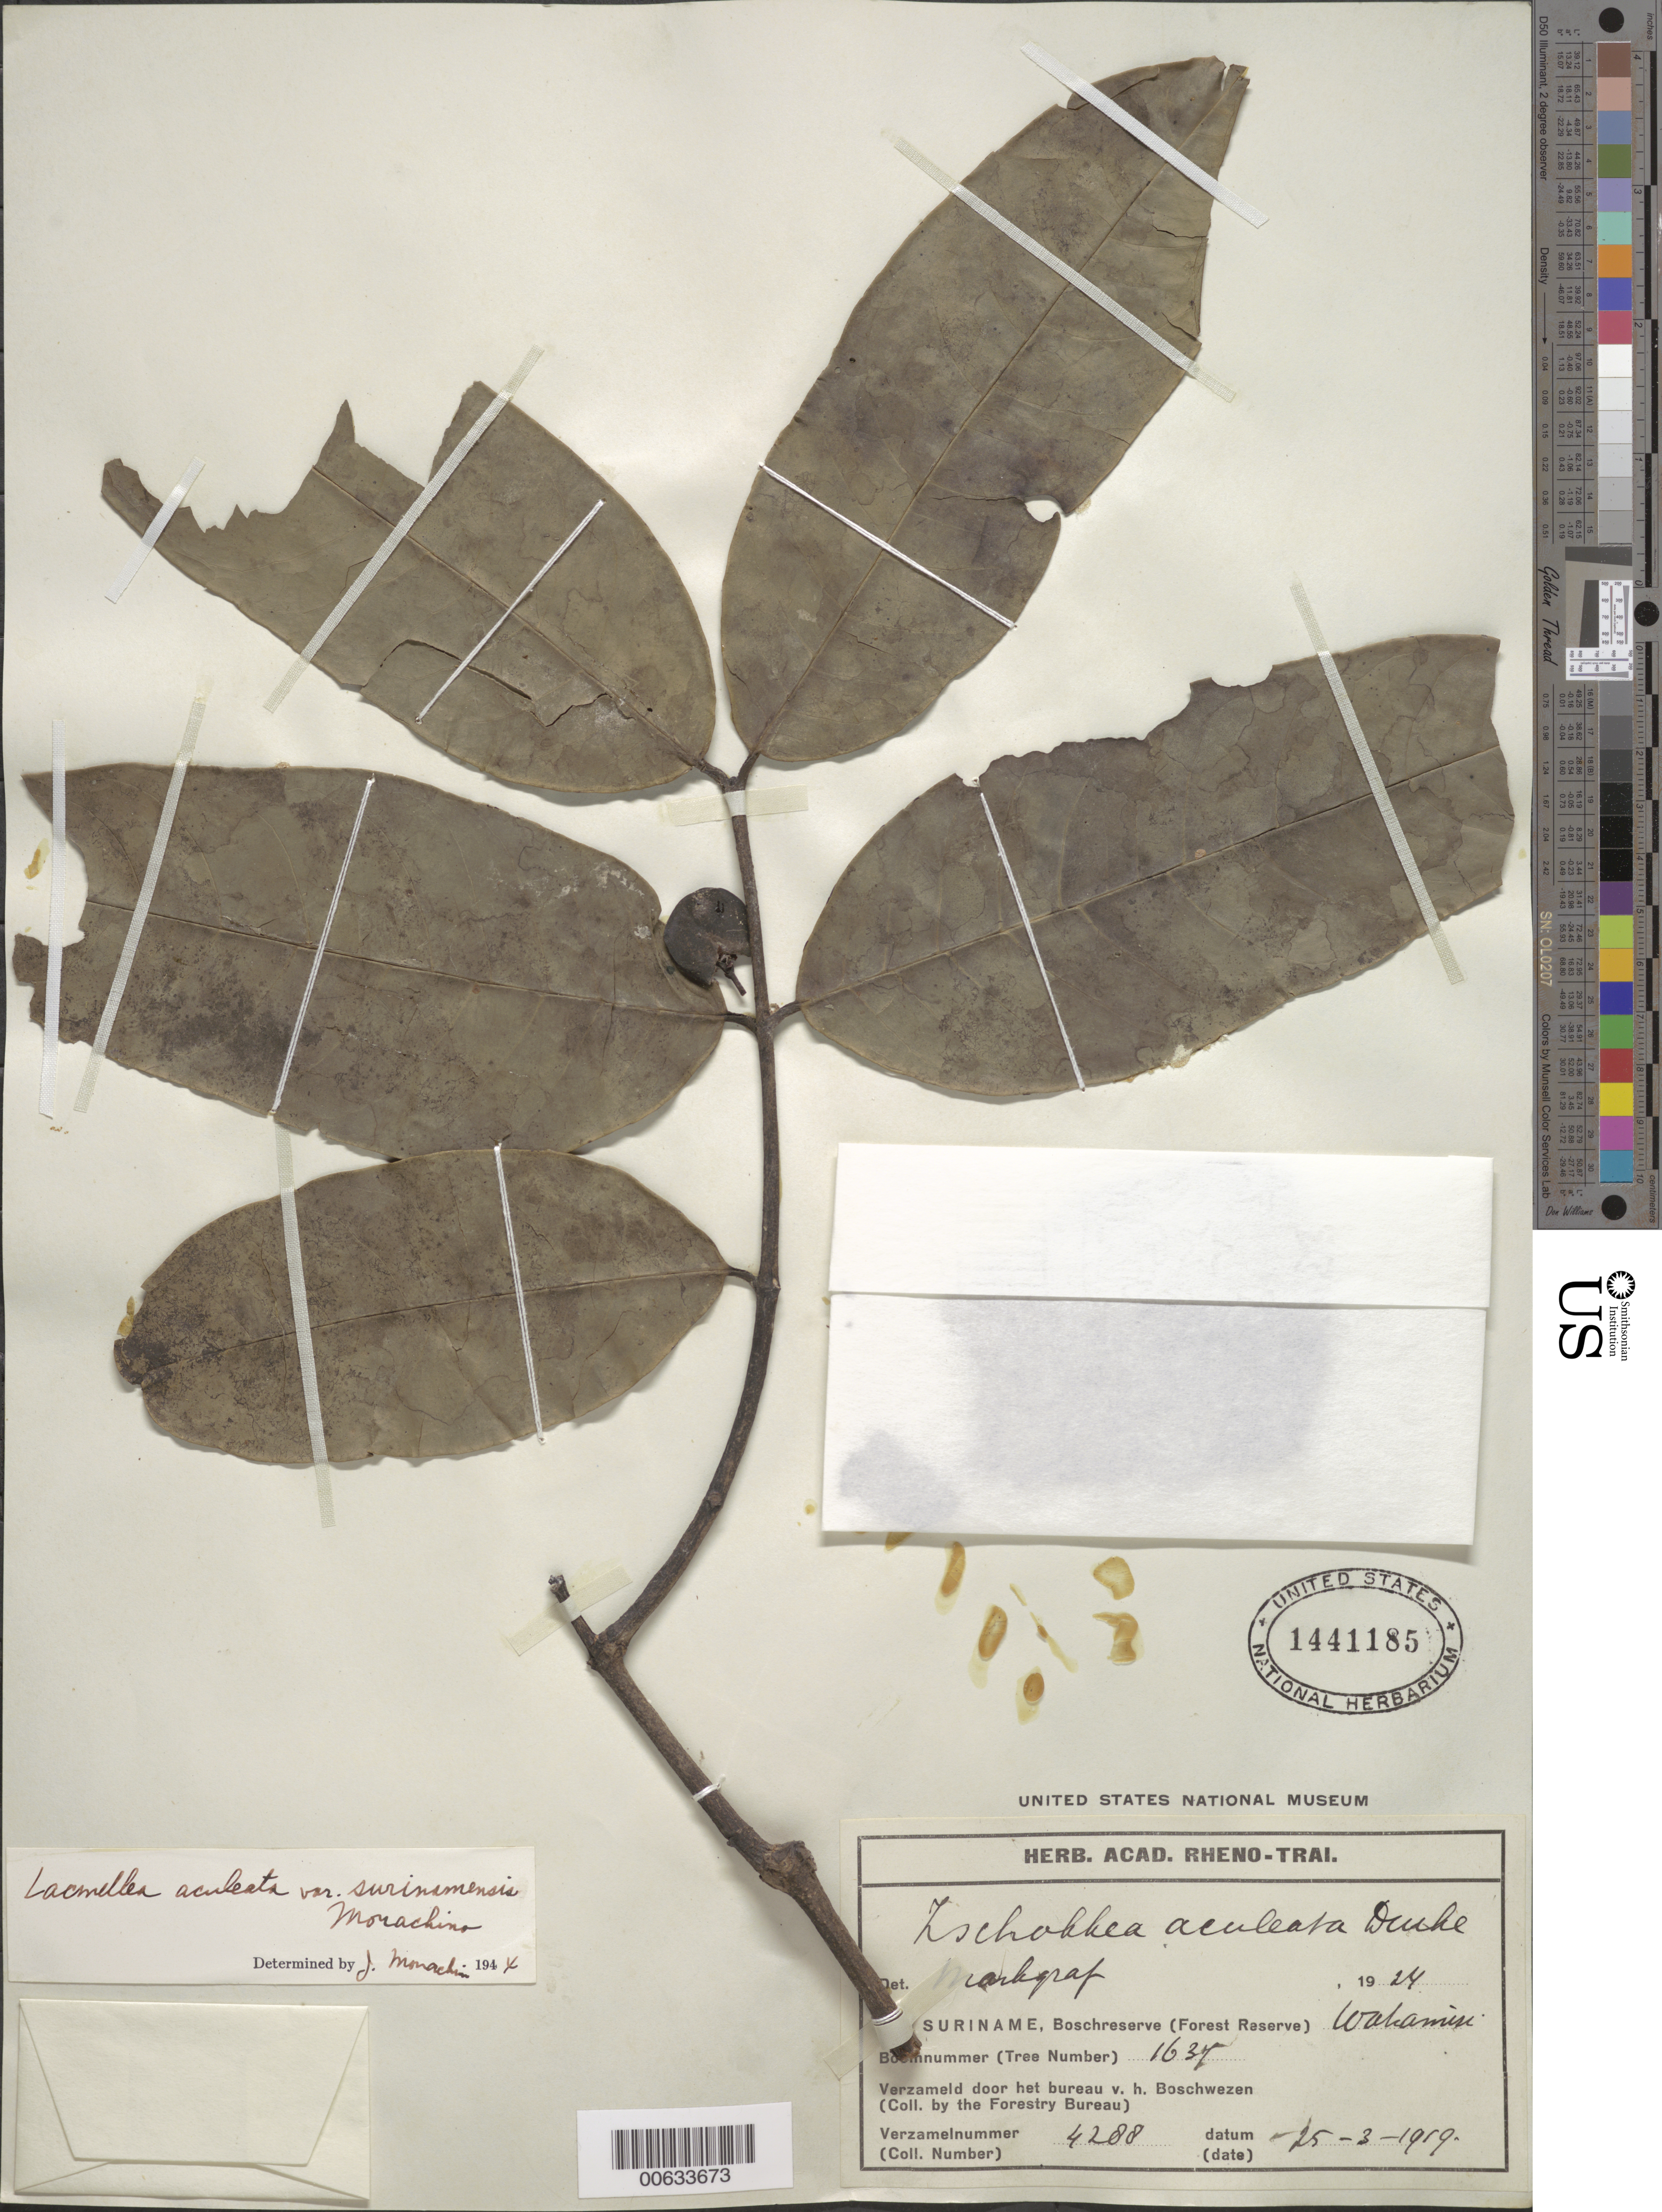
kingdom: Plantae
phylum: Tracheophyta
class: Magnoliopsida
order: Gentianales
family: Apocynaceae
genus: Lacmellea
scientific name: Lacmellea aculeata var. surinamensis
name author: Monach.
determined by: Monachino, J. V.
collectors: Forestry Bureau-Surinam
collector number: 4288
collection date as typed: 25-Mar-19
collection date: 1919-03-25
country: Suriname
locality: Watramiri, Forest Reserve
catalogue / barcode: US 1441185